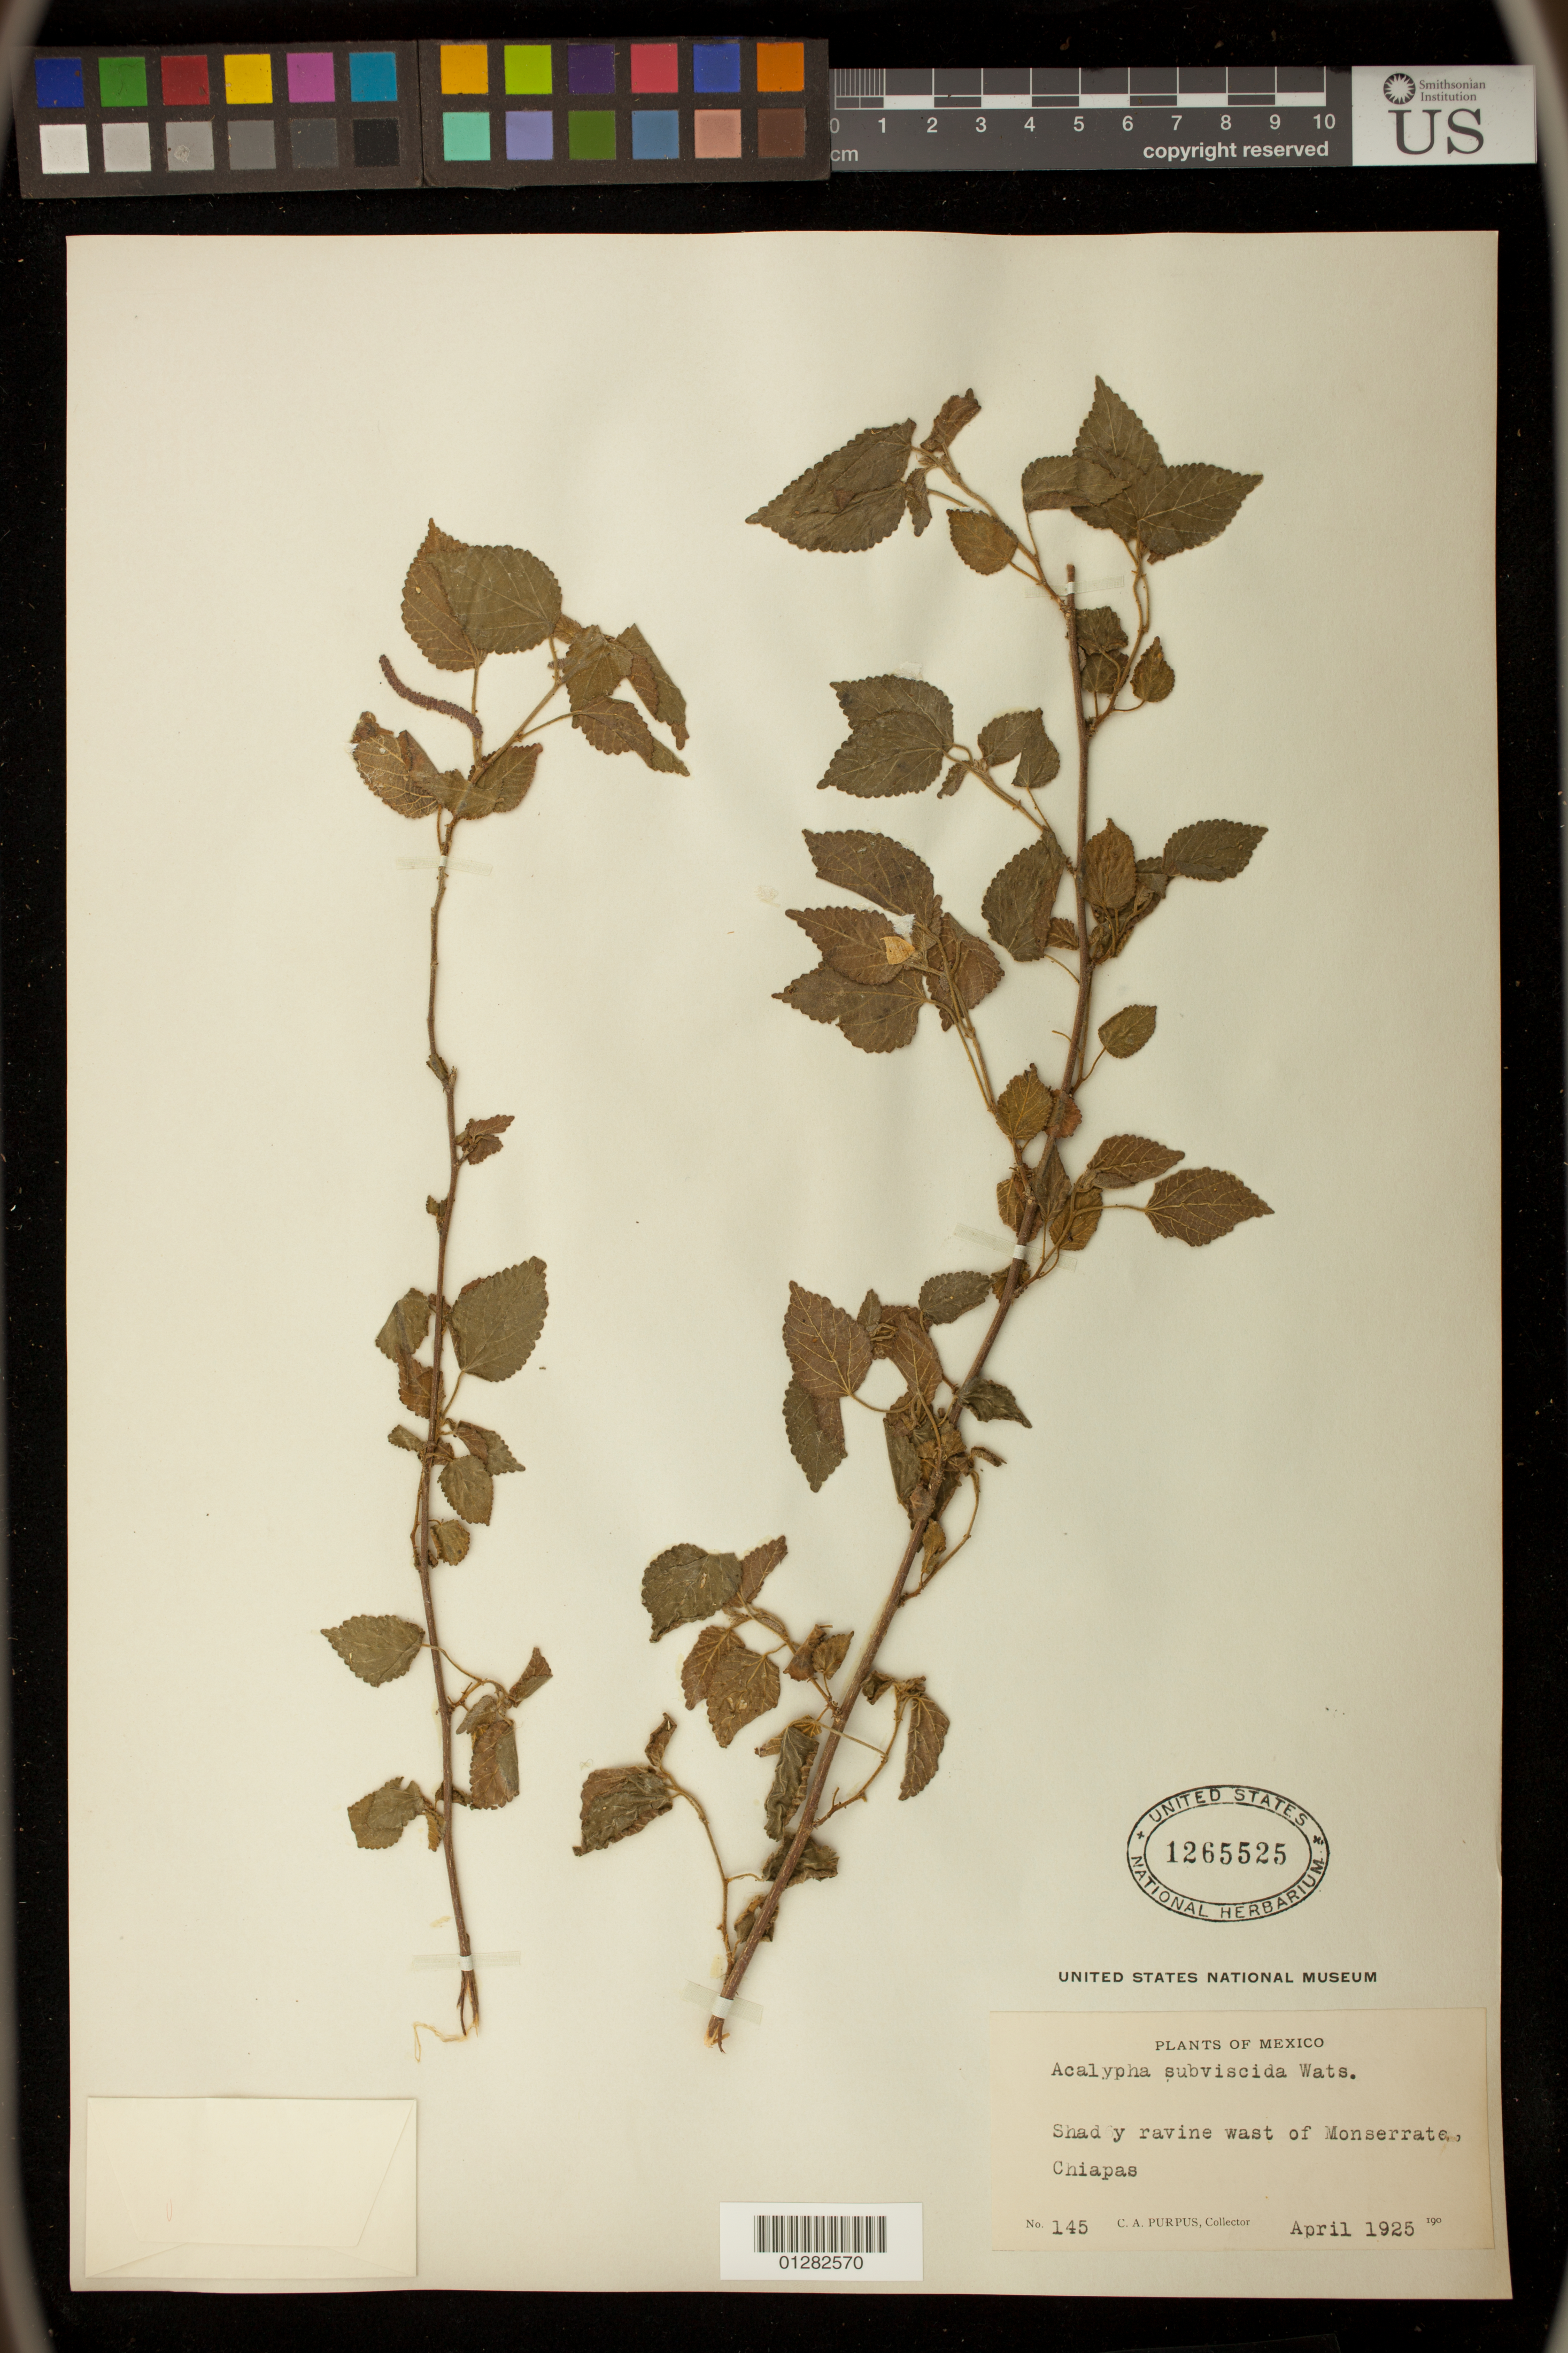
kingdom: Plantae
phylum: Tracheophyta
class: Magnoliopsida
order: Malpighiales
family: Euphorbiaceae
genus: Acalypha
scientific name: Acalypha subviscida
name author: S. Watson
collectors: J. N. Rose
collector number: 145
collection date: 1925-04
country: Mexico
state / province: Chiapas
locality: ravine west of Monserrate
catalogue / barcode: US 1265525